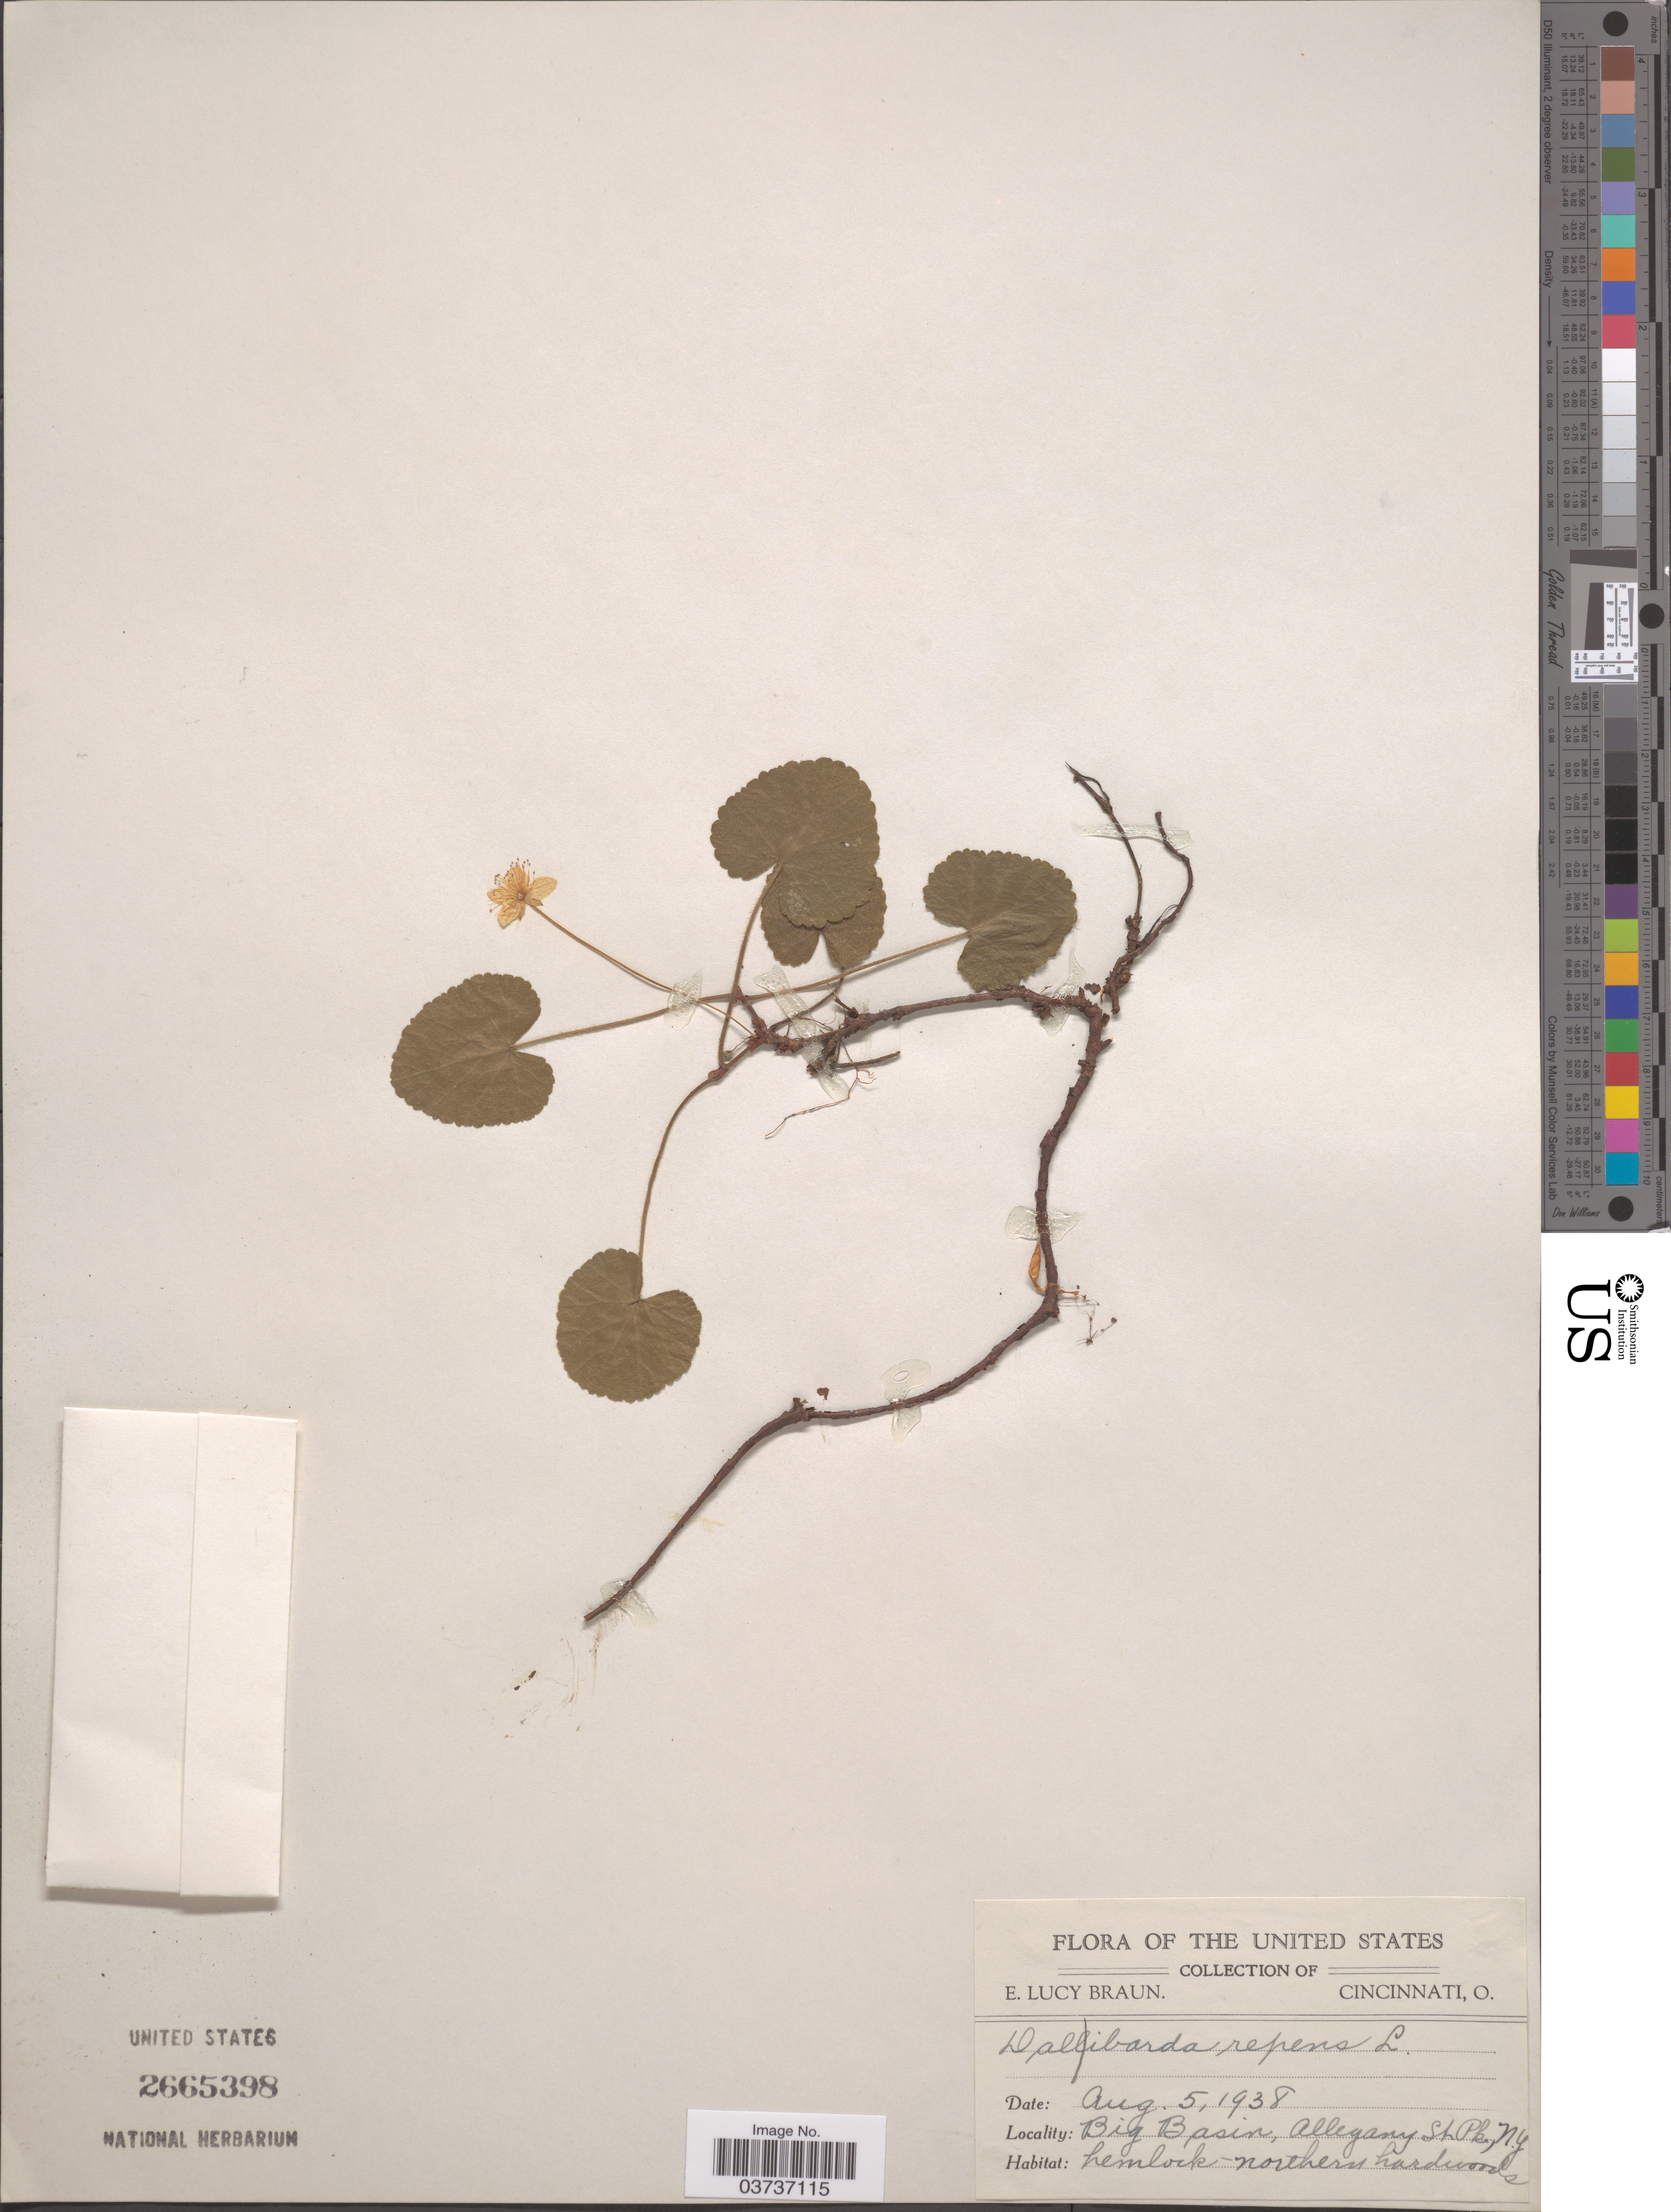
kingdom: Plantae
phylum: Tracheophyta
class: Magnoliopsida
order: Rosales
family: Rosaceae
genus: Dalibarda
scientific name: Dalibarda repens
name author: L.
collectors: E. L. Braun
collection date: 1938-08-05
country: United States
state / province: New York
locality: Big Basin, Alleghany St Pk.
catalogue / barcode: US 2665398